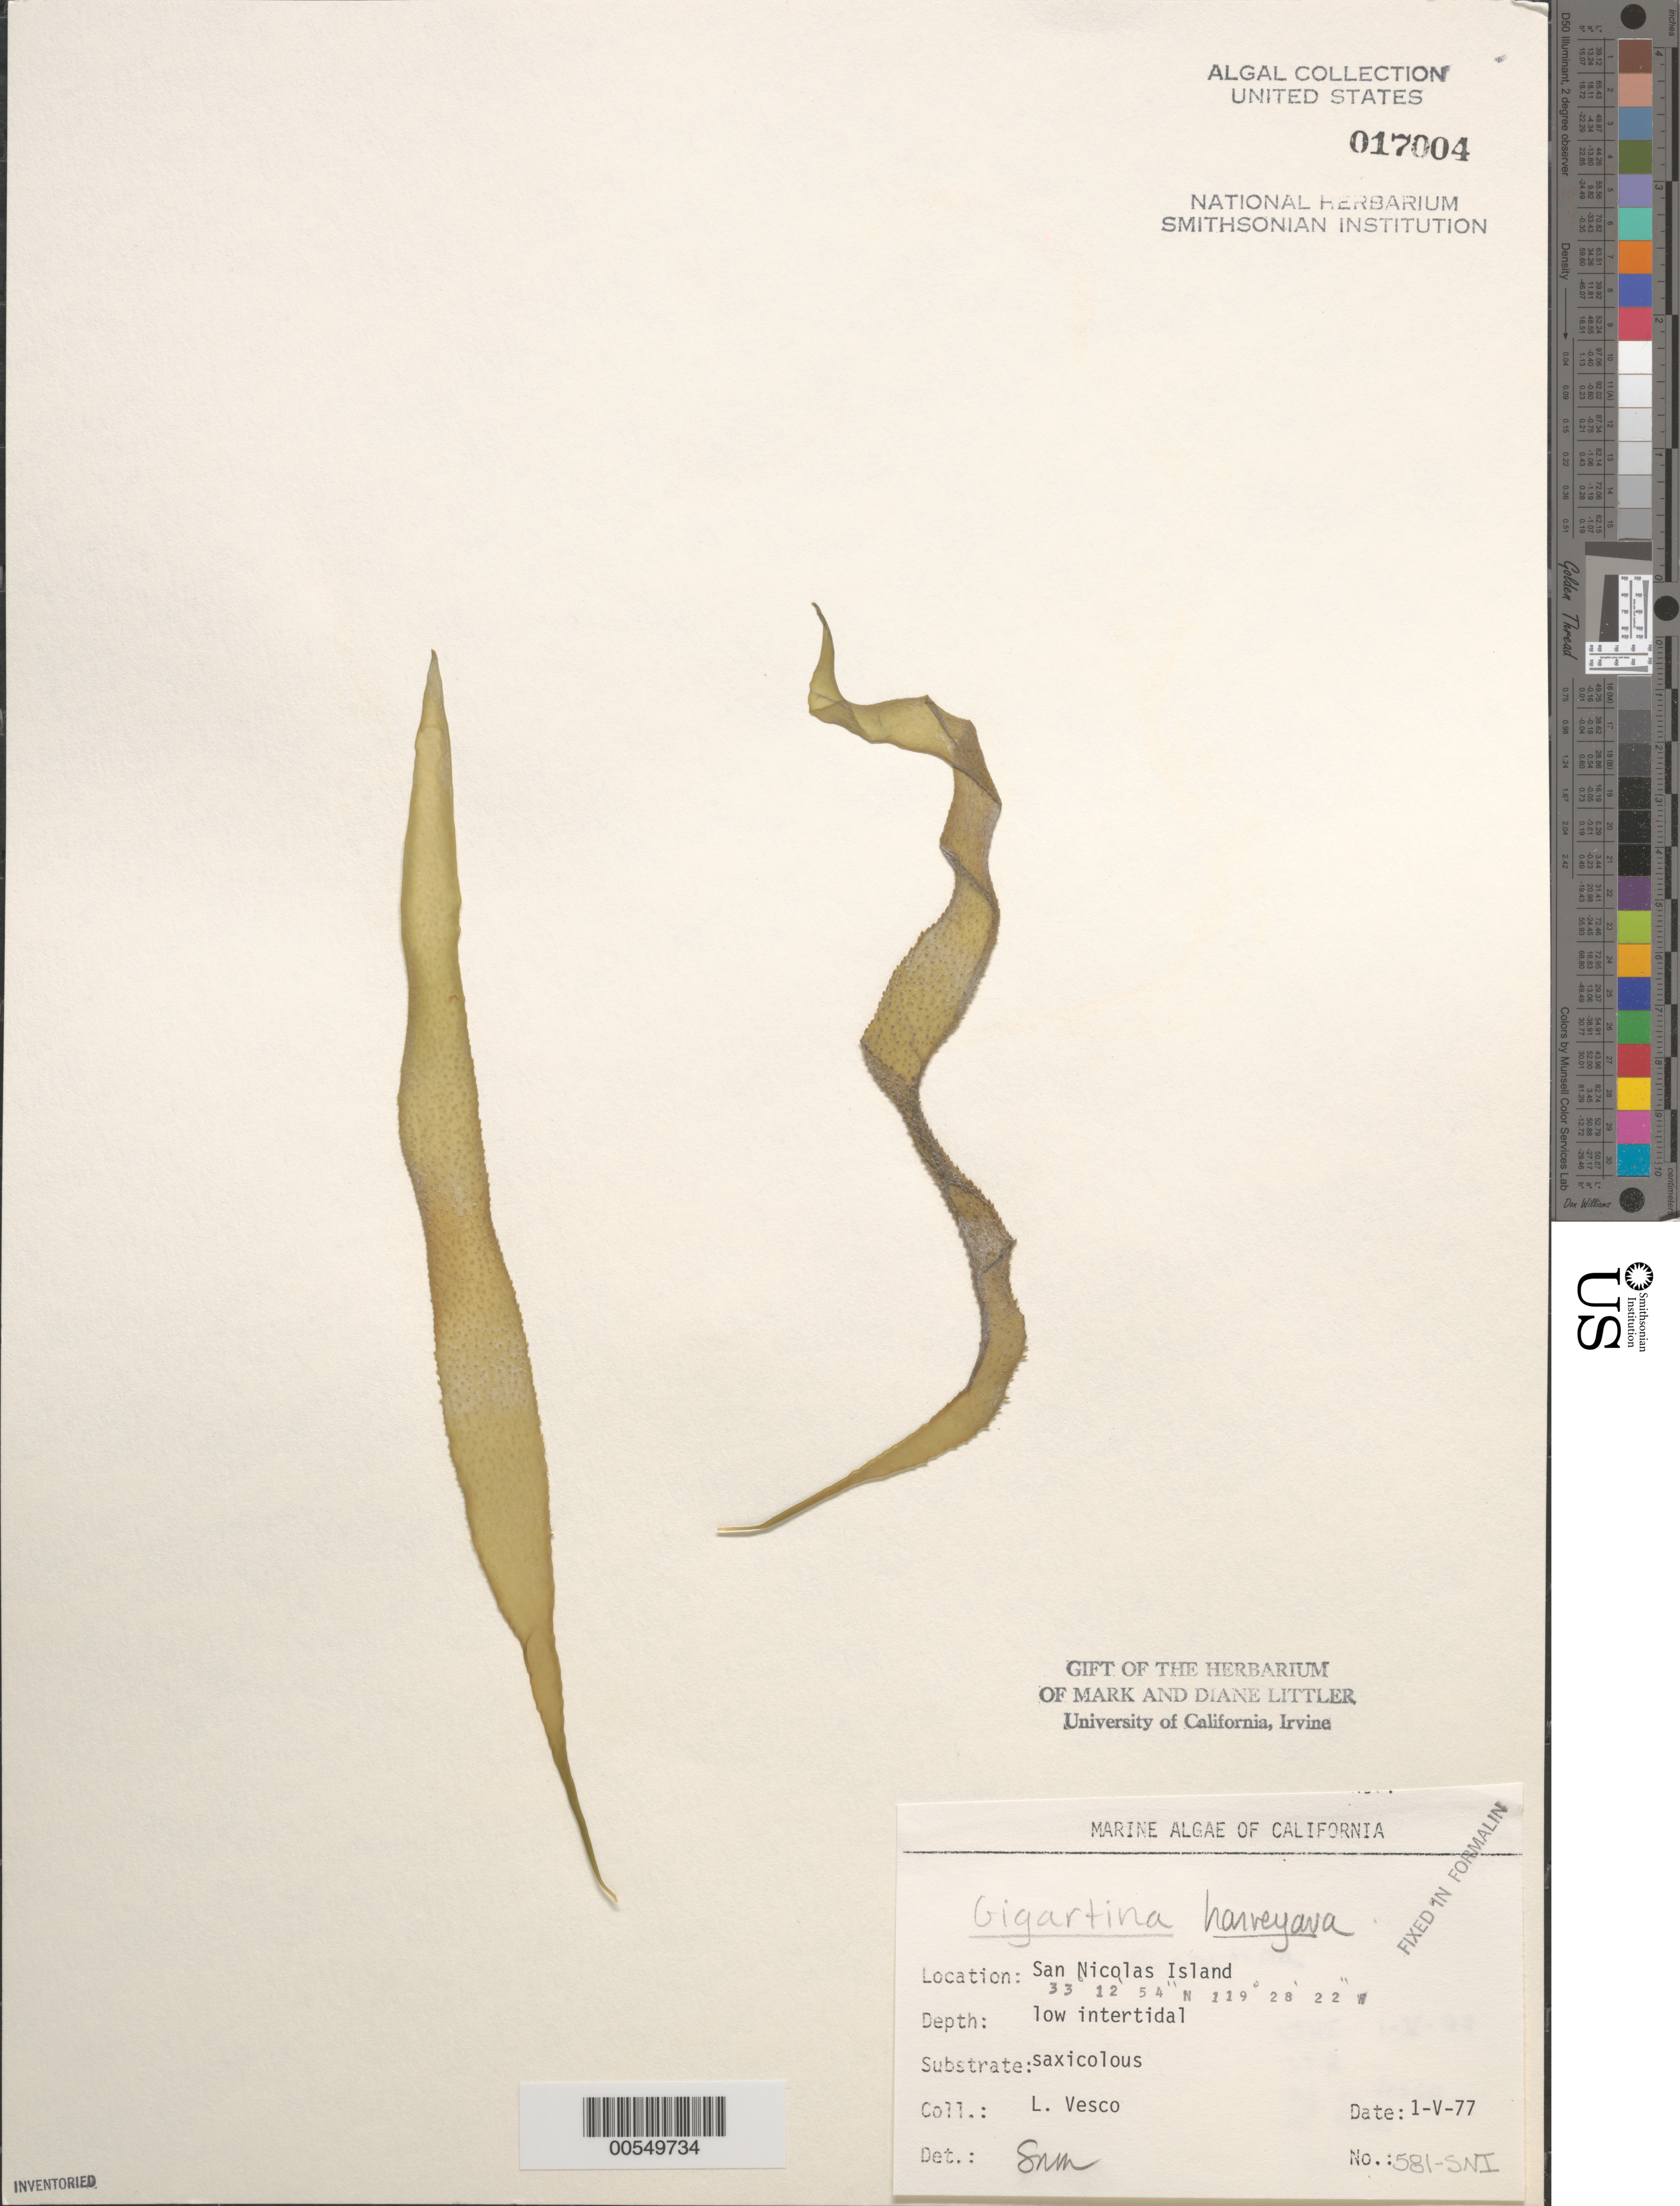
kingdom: Plantae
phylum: Rhodophyta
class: Florideophyceae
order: Gigartinales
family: Gigartinaceae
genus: Chondracanthus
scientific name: Chondracanthus harveyanus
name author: (Kütz.) Guiry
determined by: Algae name updating Project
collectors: L. Vesco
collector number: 581-sni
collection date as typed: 01 May 1977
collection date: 1977-05-01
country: United States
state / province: California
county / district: Ventura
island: San Nicolas Island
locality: Dutch Harbor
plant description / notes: BLM-SOCALBIGHT Rocky Intertidal Survey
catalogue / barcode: US 17004